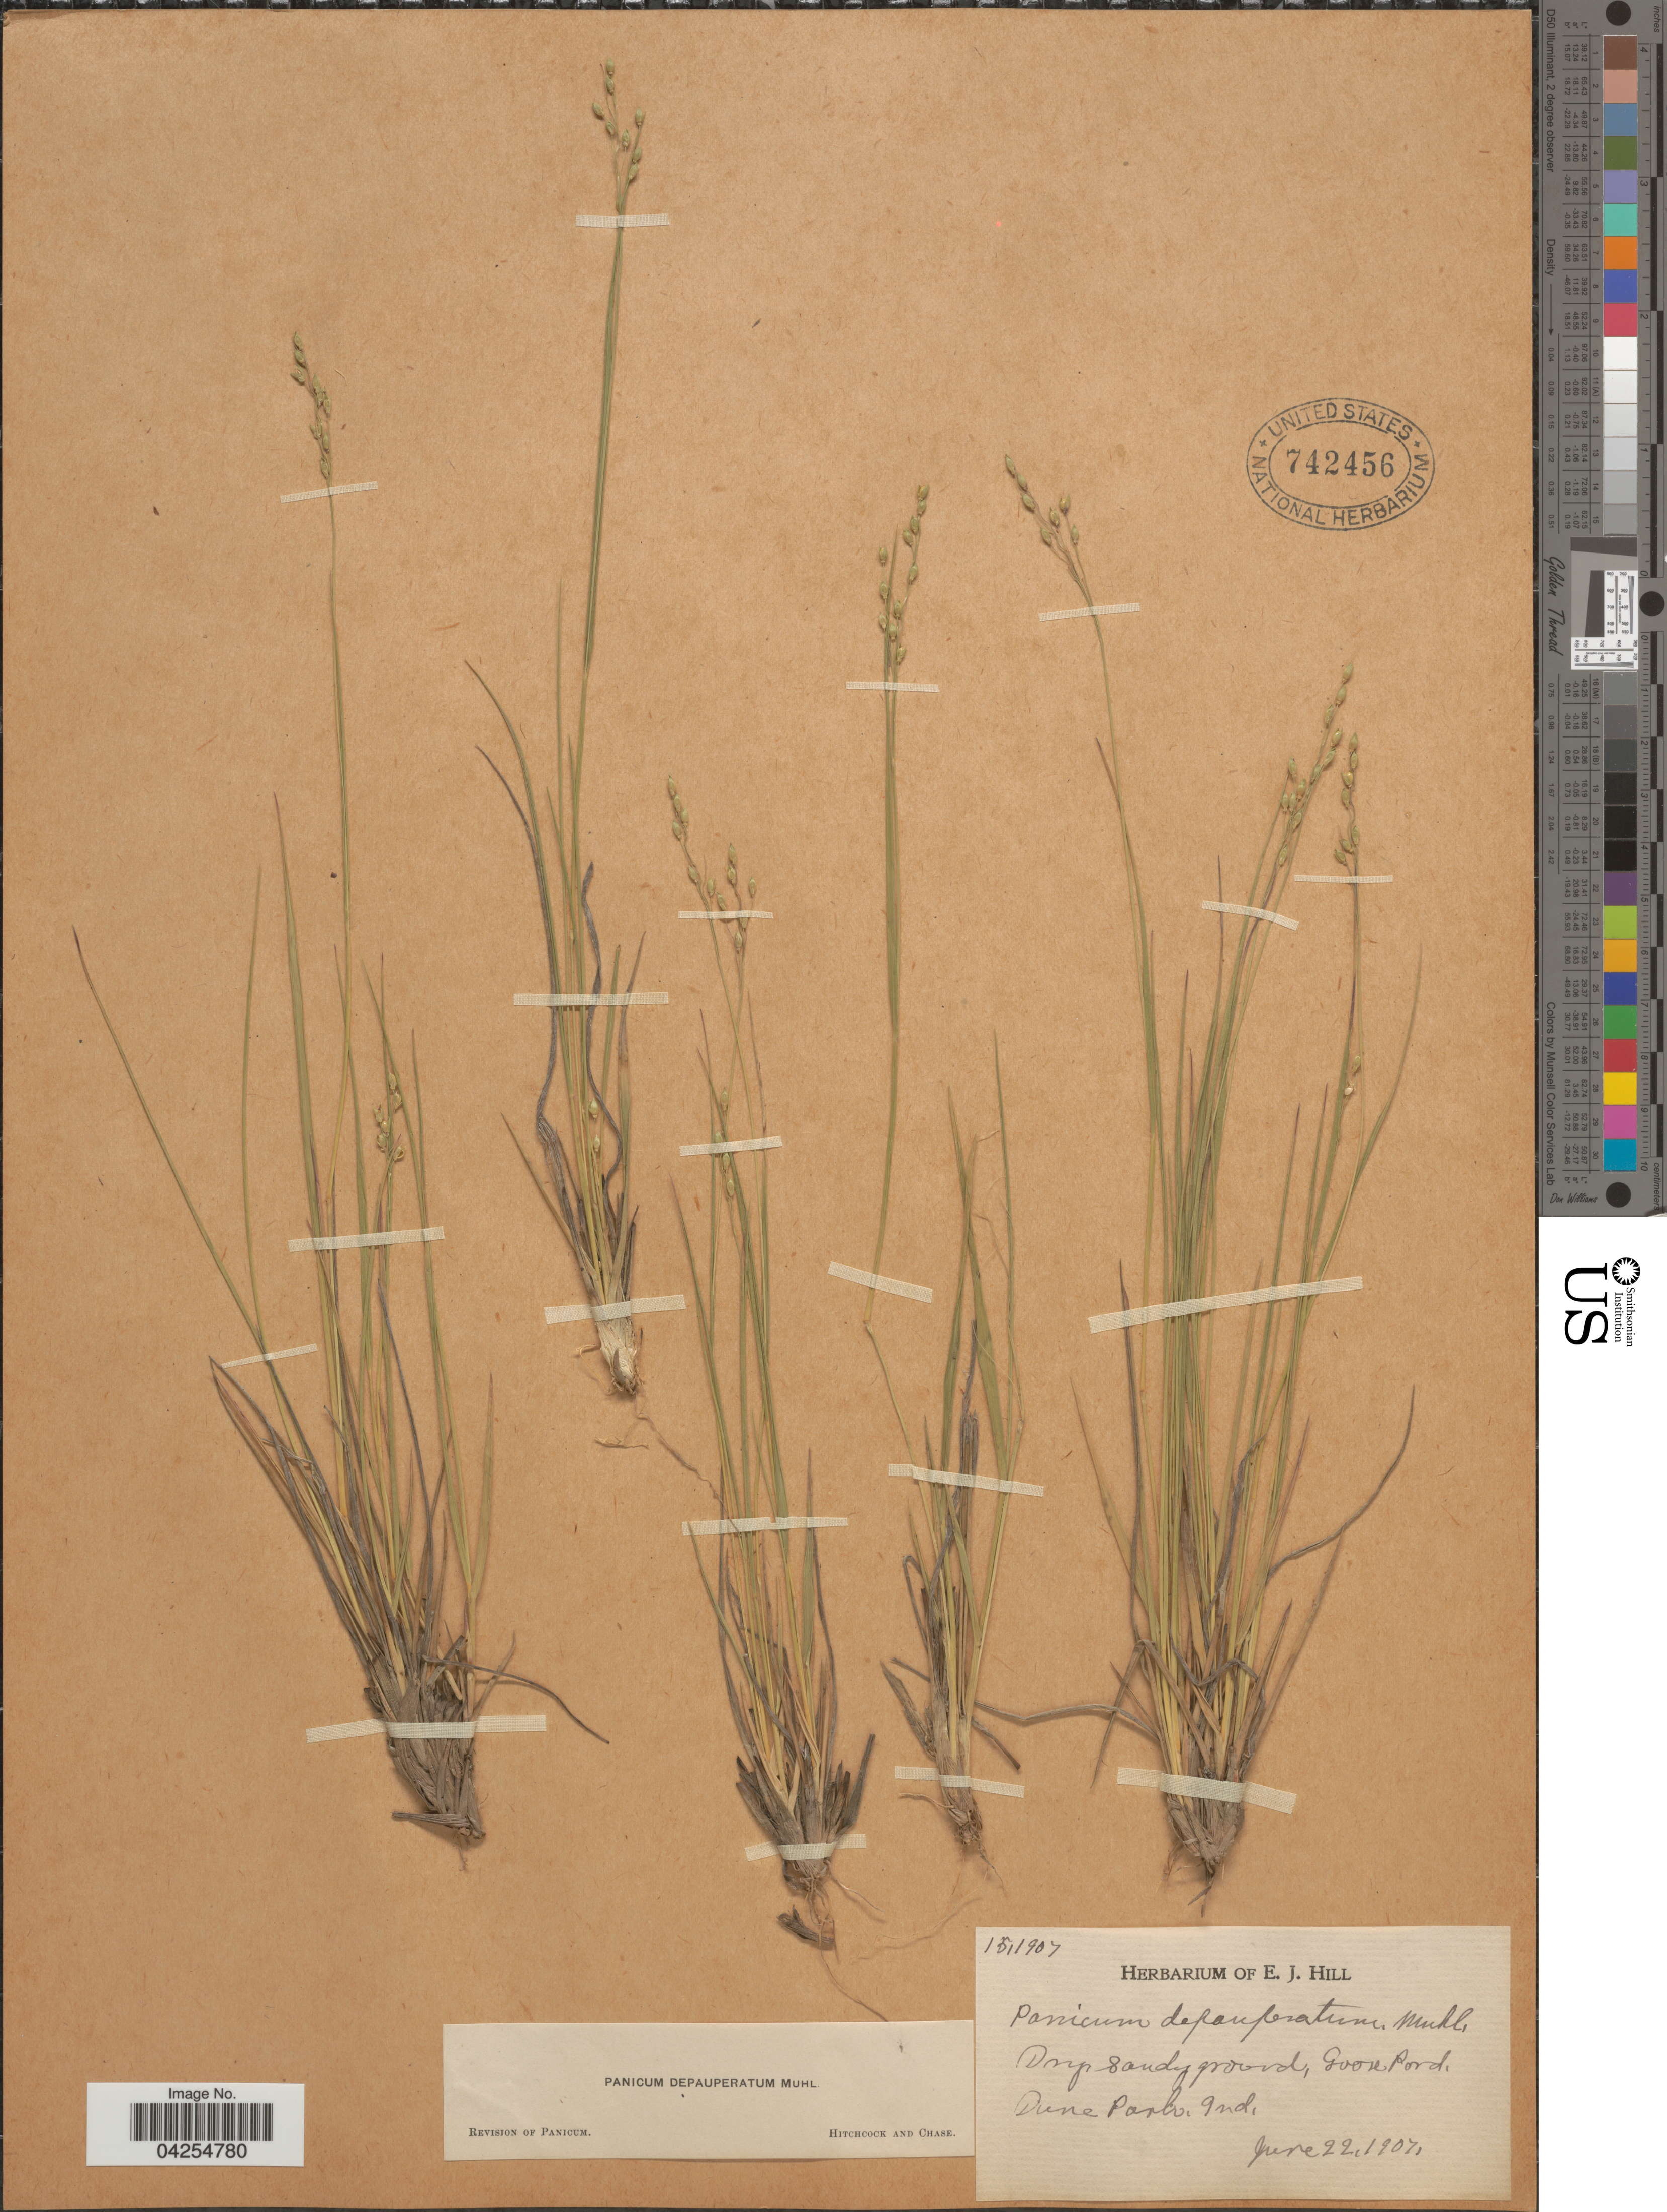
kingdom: Plantae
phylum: Tracheophyta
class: Liliopsida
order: Poales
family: Poaceae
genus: Dichanthelium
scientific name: Dichanthelium depauperatum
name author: (Muhl.) Gould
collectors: Ex herb. E. J. Hill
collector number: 151907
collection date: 1907-06-22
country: United States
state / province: Indiana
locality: Goose Pond. Dune Park.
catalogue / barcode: US 742456